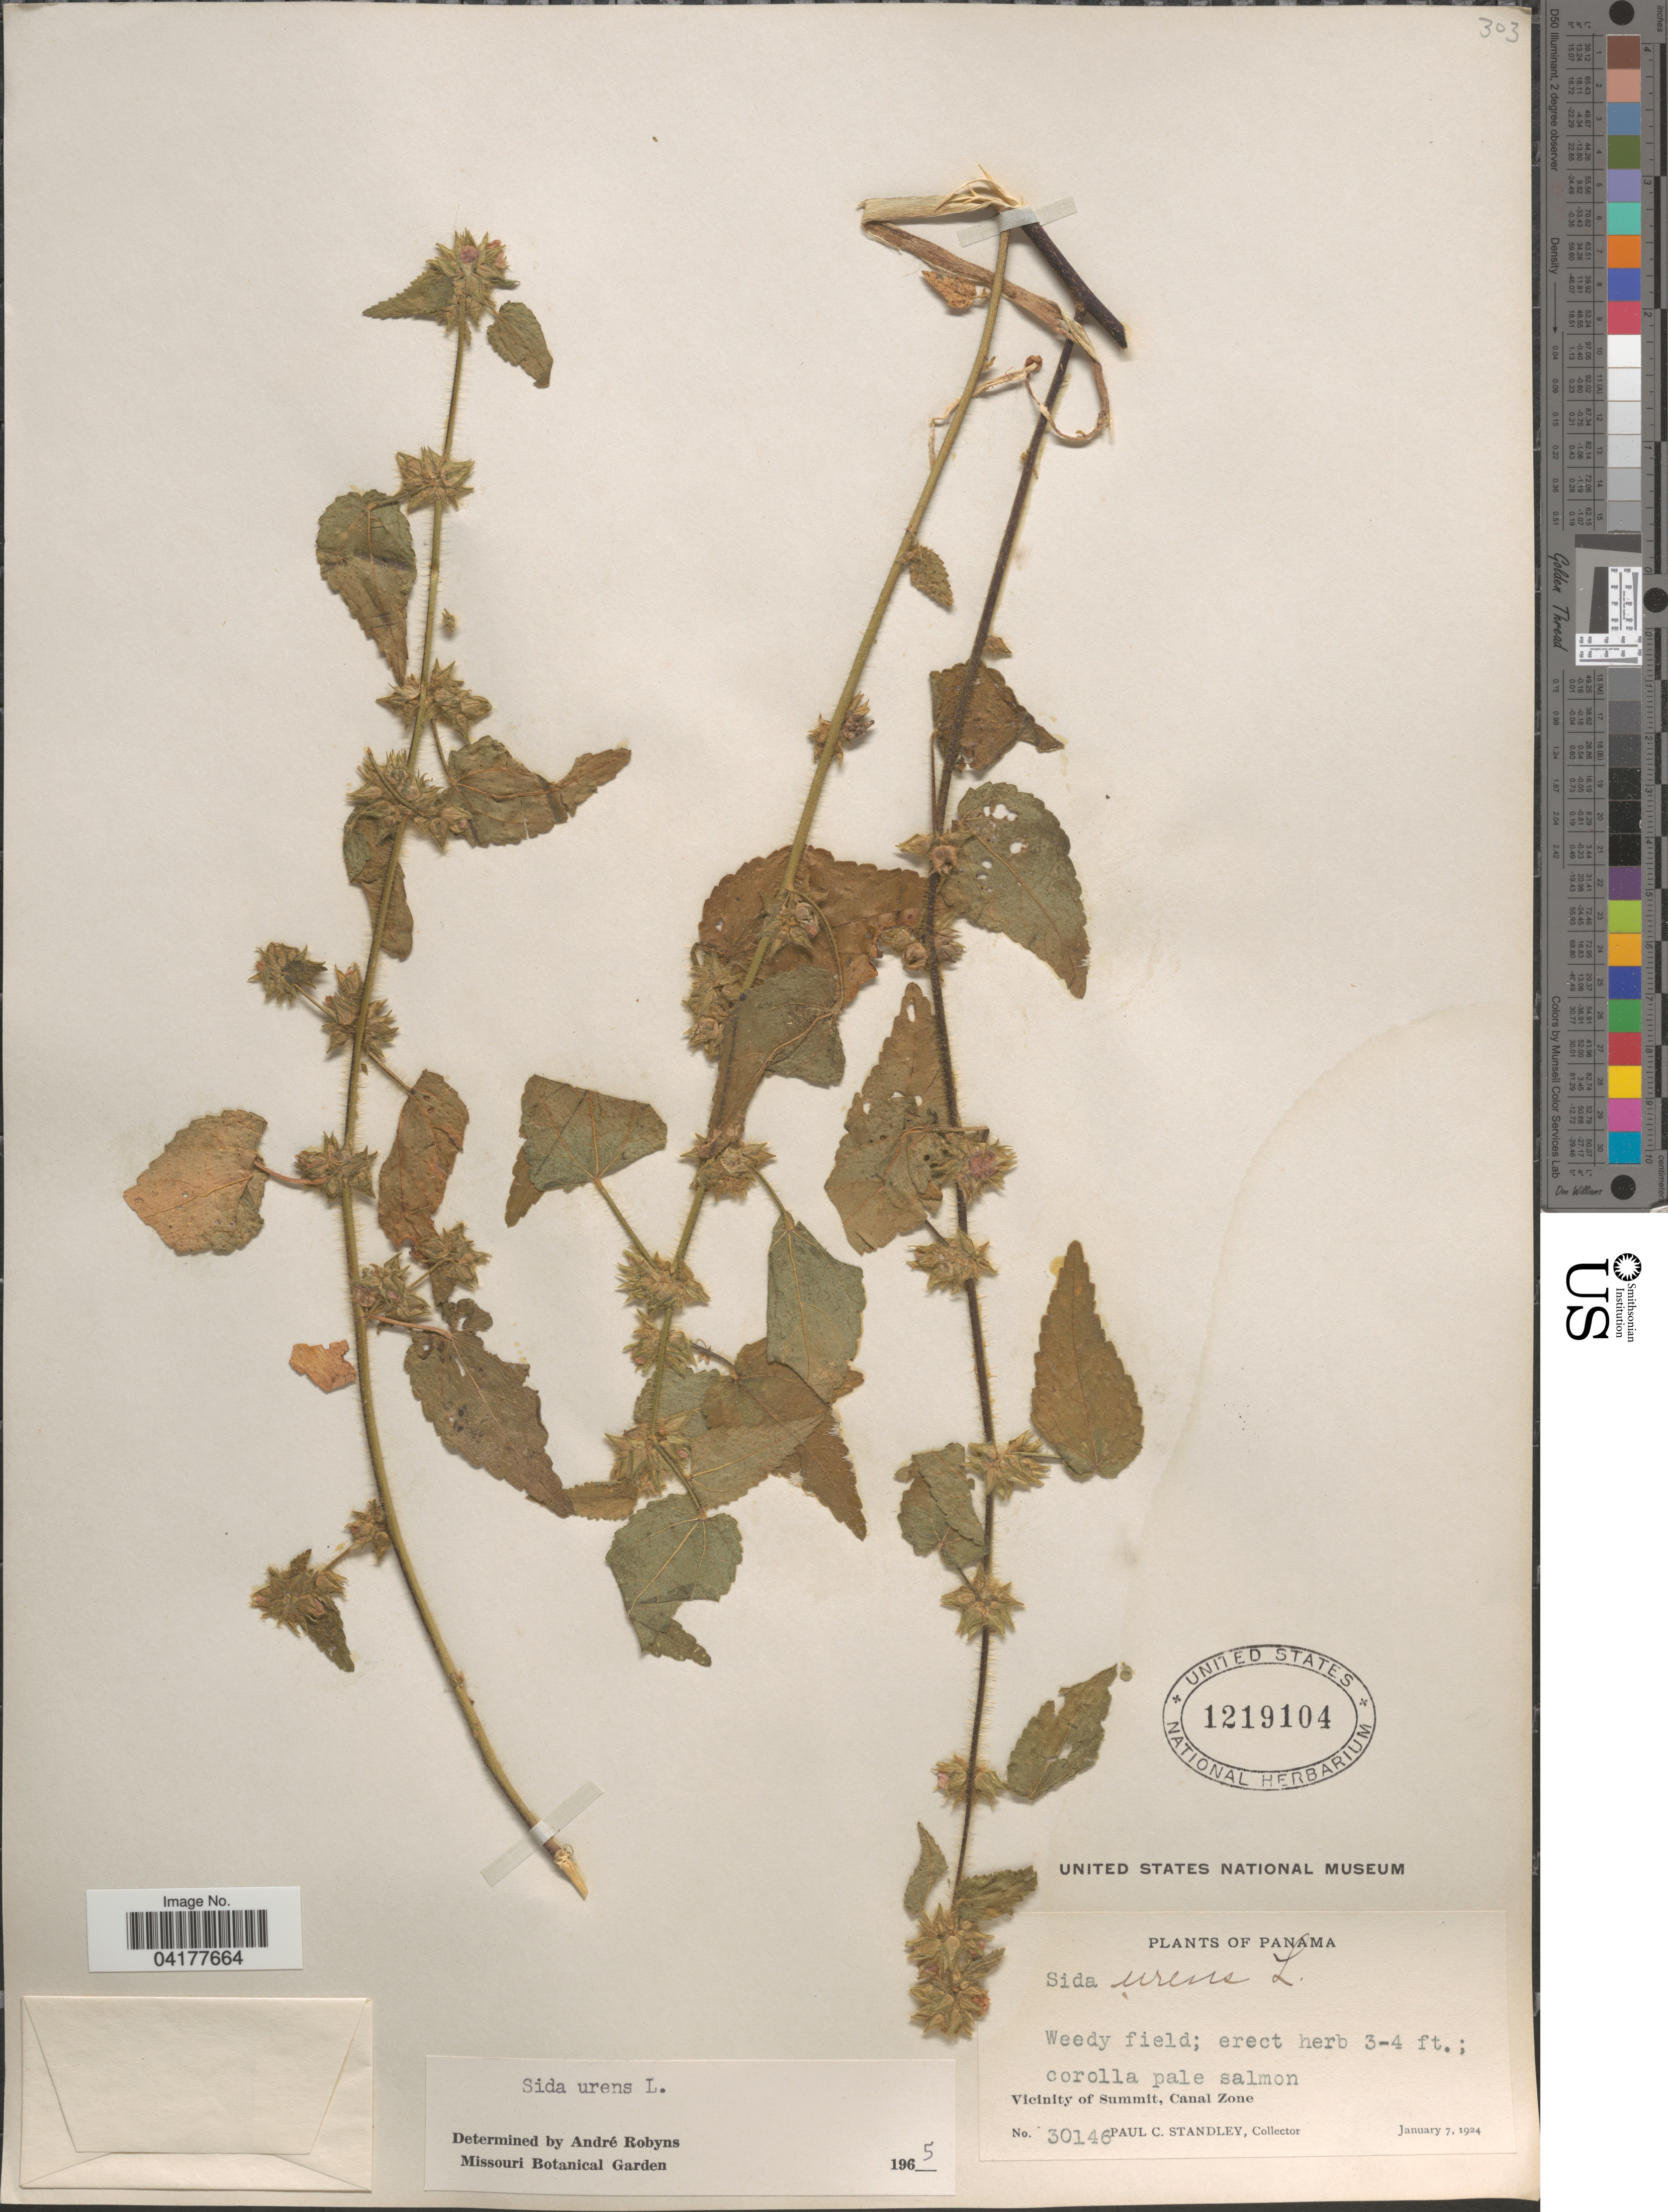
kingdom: Plantae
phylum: Tracheophyta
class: Magnoliopsida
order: Malvales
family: Malvaceae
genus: Sida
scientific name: Sida urens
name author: L.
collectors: P. C. Standley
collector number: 30146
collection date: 1924-01-07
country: Panama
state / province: Colón / Panamá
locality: Vicinity of Summit, Canal Zone.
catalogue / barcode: US 1219104